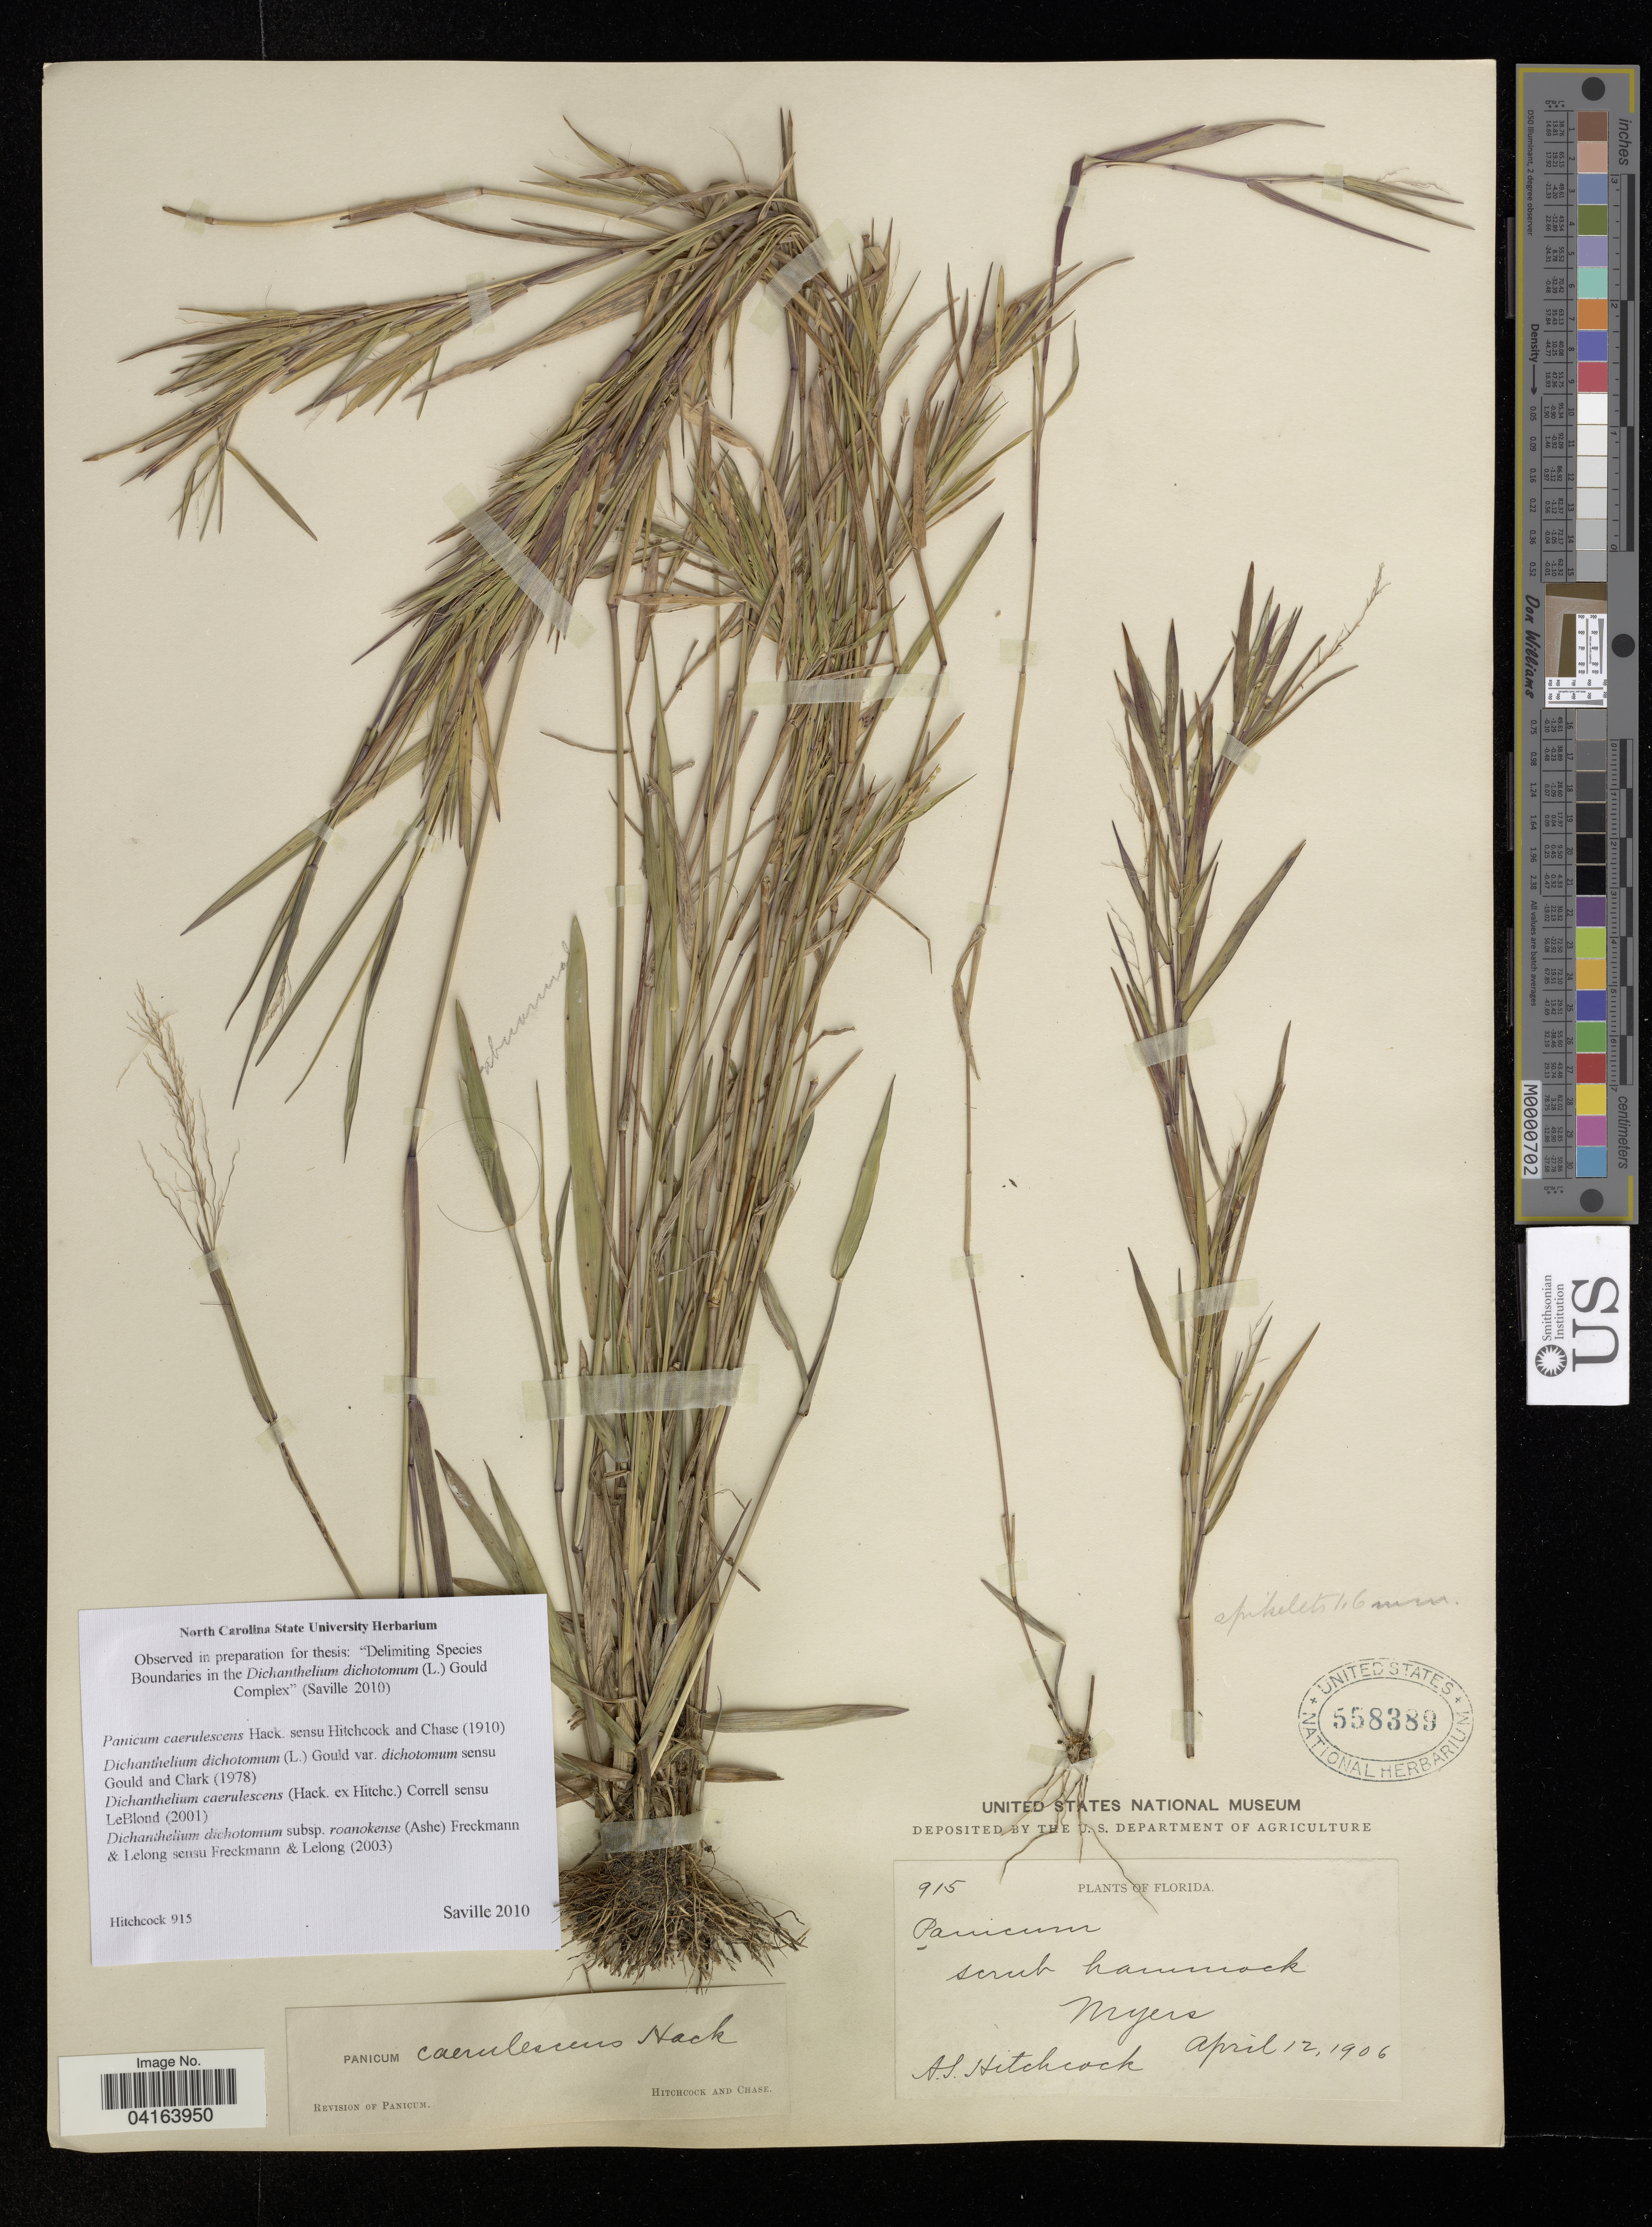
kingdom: Plantae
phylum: Tracheophyta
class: Liliopsida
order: Poales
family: Poaceae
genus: Dichanthelium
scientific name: Dichanthelium dichotomum subsp. roanokense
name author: (Ashe) LeBlond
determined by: Saville, A. C., (NCSC), North Carolina State University (UNITED STATES)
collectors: Hitchcock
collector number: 915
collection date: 1906-04-12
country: United States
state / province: North Carolina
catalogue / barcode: US 558389